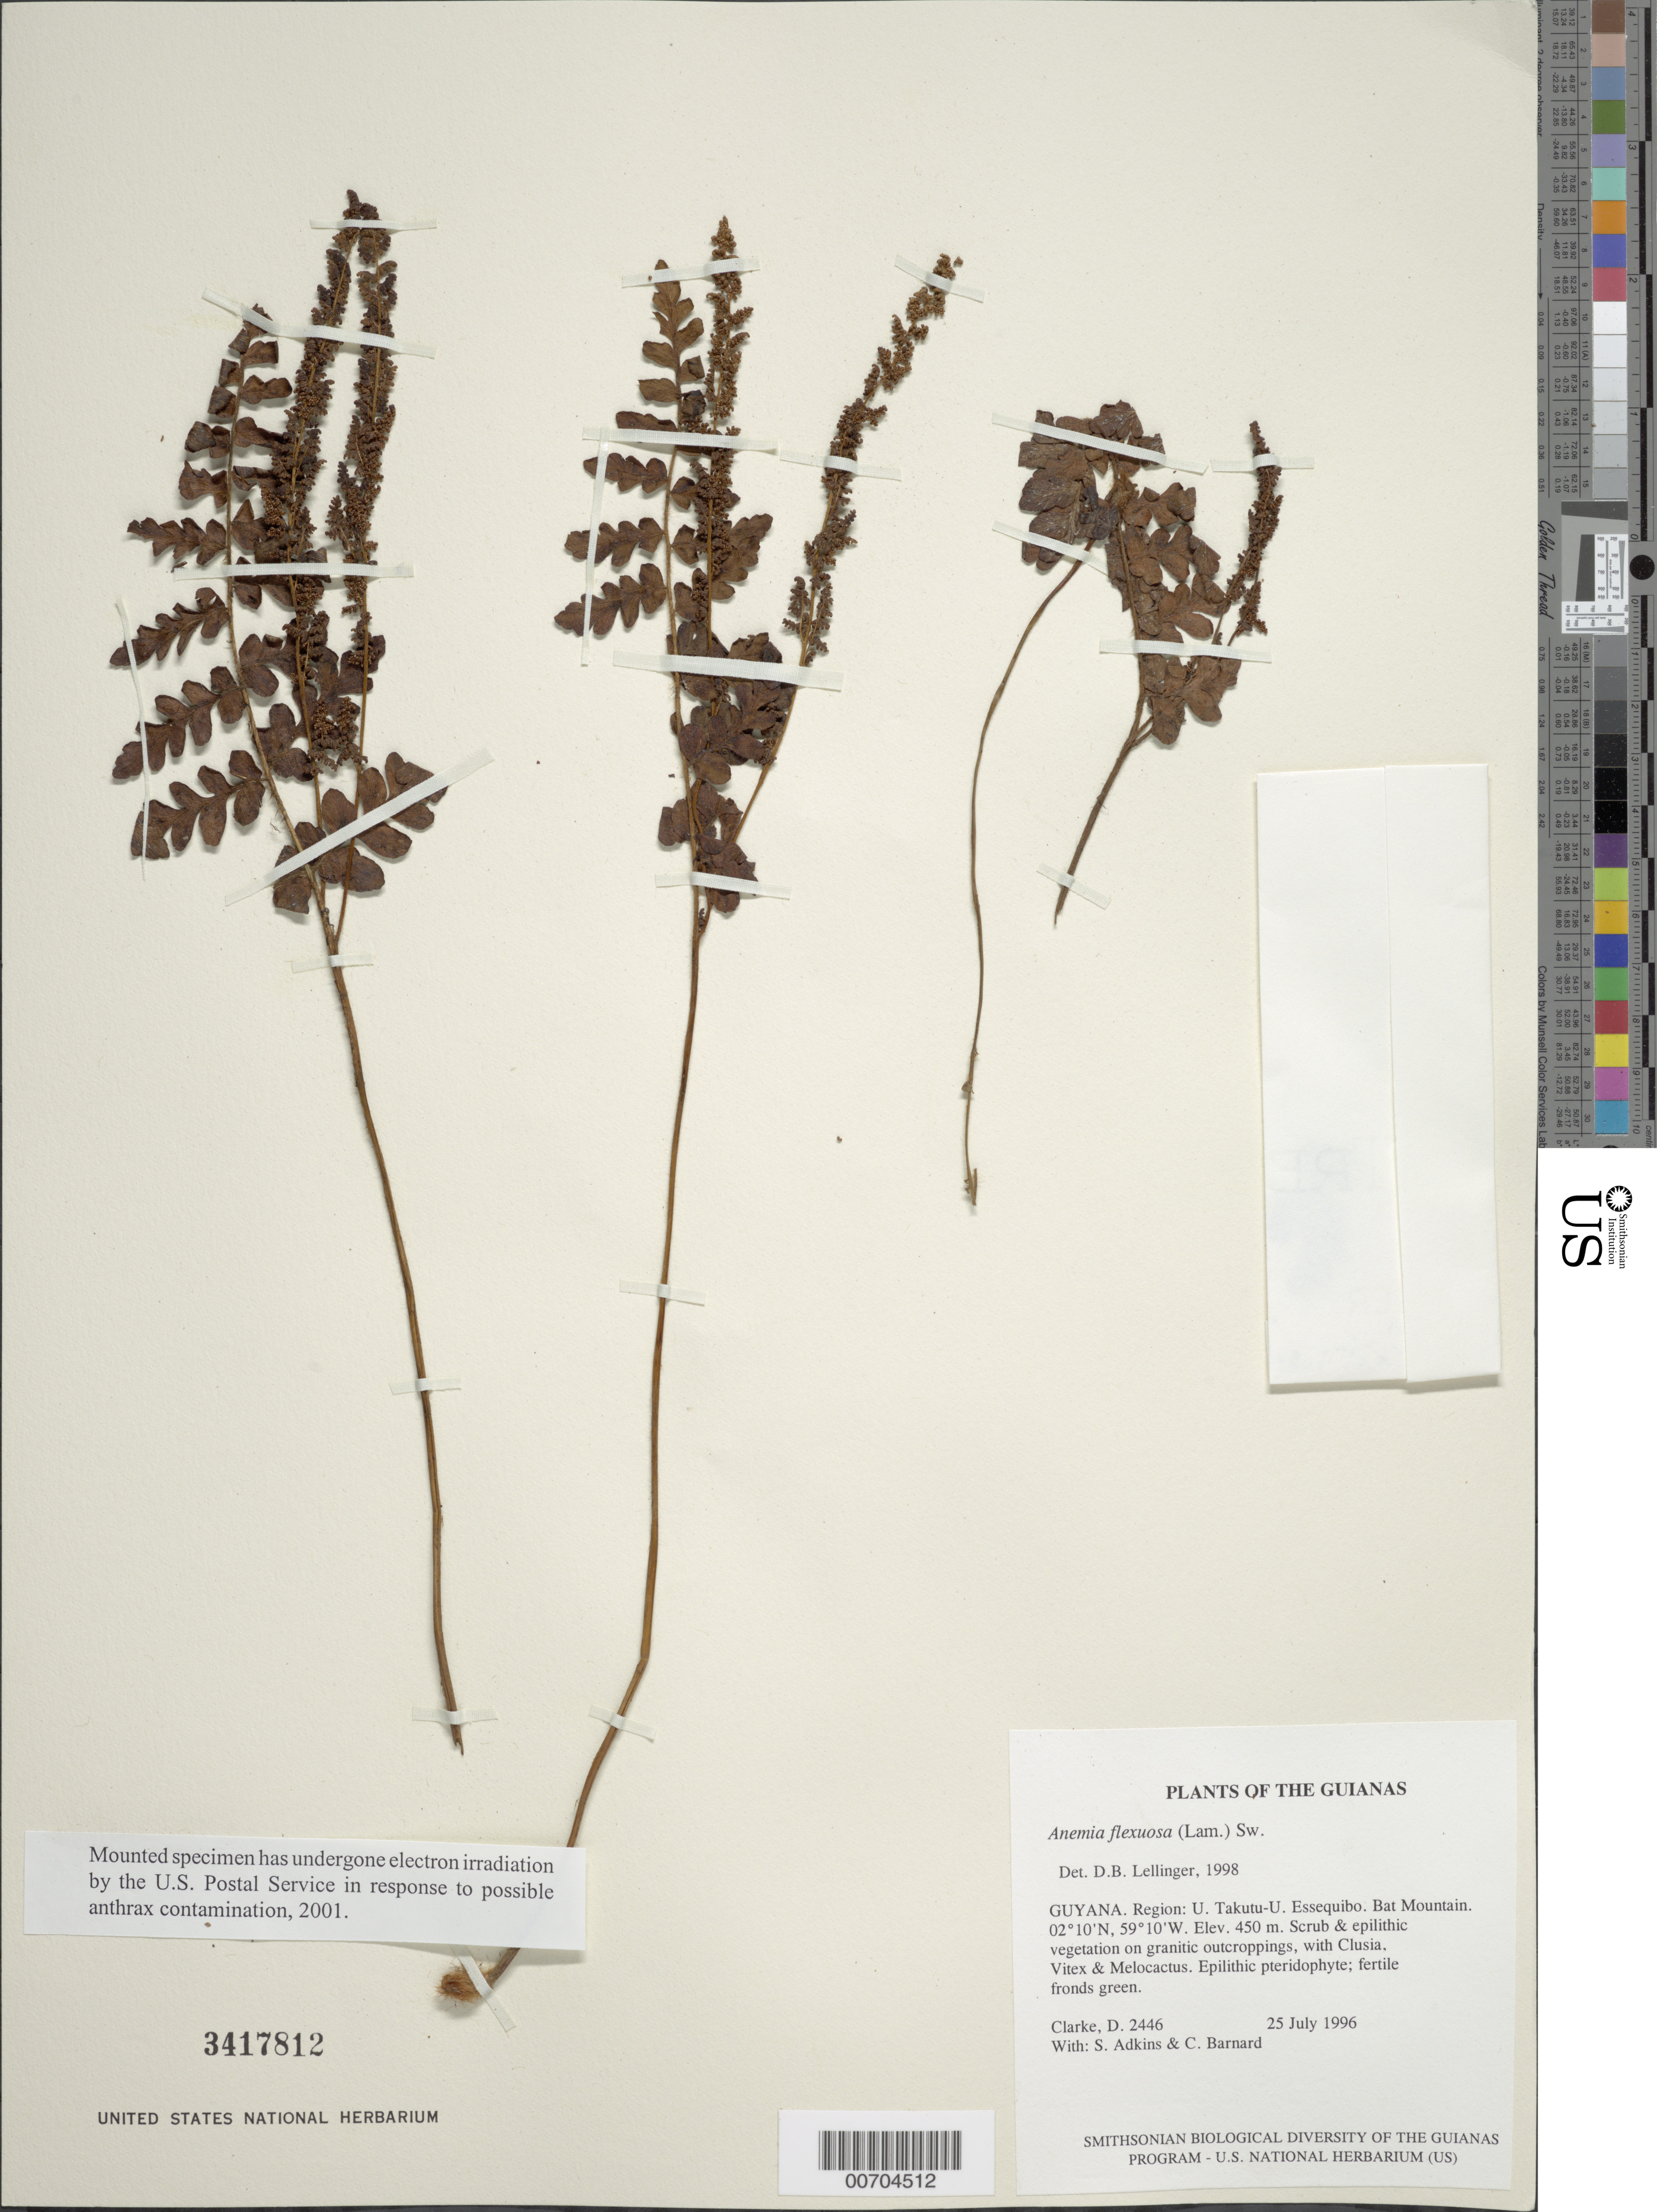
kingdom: Plantae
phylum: Tracheophyta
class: Polypodiopsida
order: Schizaeales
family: Anemiaceae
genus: Anemia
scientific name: Anemia flexuosa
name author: (Savigny) Sw.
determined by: Lellinger, David B., (BOT), Smithsonian Institution - National Museum of Natural History (UNITED STATES)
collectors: H. D. Clarke, S. Adkins & C. Bernard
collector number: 2446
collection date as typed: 25 July 1996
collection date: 1996-07-25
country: Guyana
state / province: U. Takutu-U. Essequibo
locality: Bat Mountain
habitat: Scrub & epilithic vegetation on granitic outcroppings, with Clusia, Vitex & Melocactus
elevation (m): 450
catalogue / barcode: US 3417812